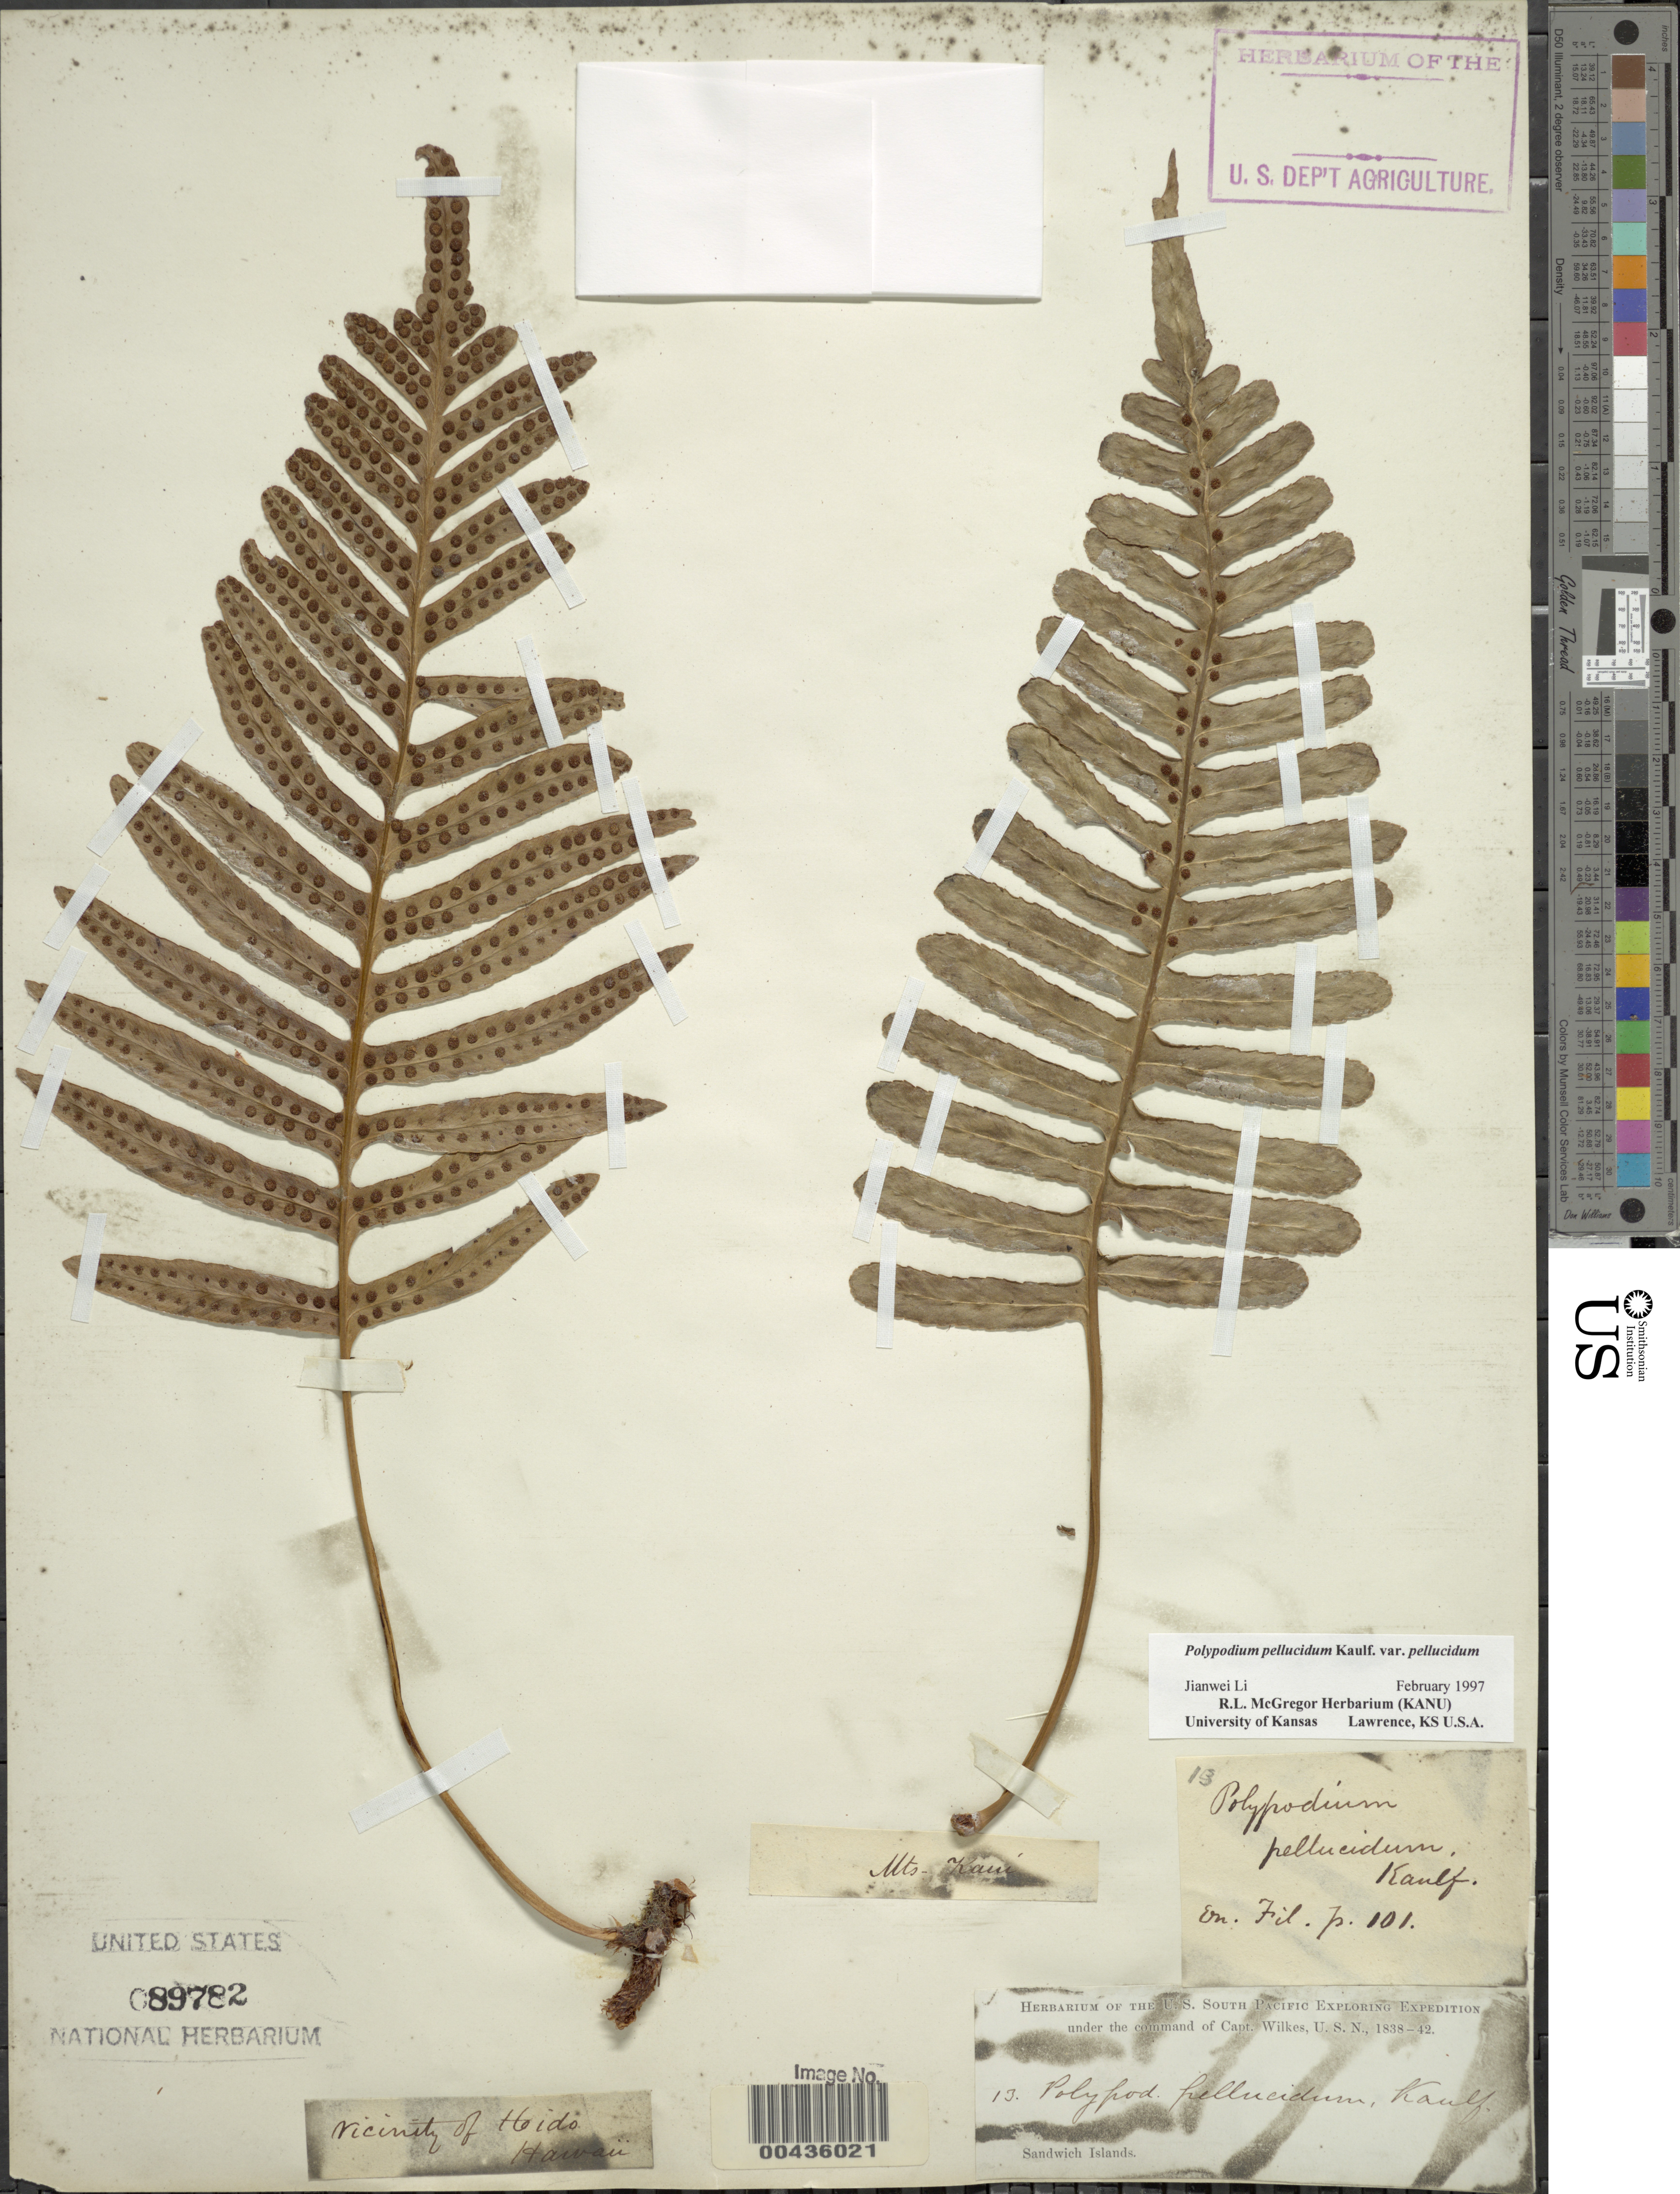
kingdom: Plantae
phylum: Tracheophyta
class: Polypodiopsida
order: Polypodiales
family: Polypodiaceae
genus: Polypodium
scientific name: Polypodium pellucidum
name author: Kaulf.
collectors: Wilkes Explor. Exped.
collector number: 13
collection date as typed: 1838 to -- --- 1842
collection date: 1838/1842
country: United States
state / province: Hawaii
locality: Sandwich Islands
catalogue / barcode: US 89782